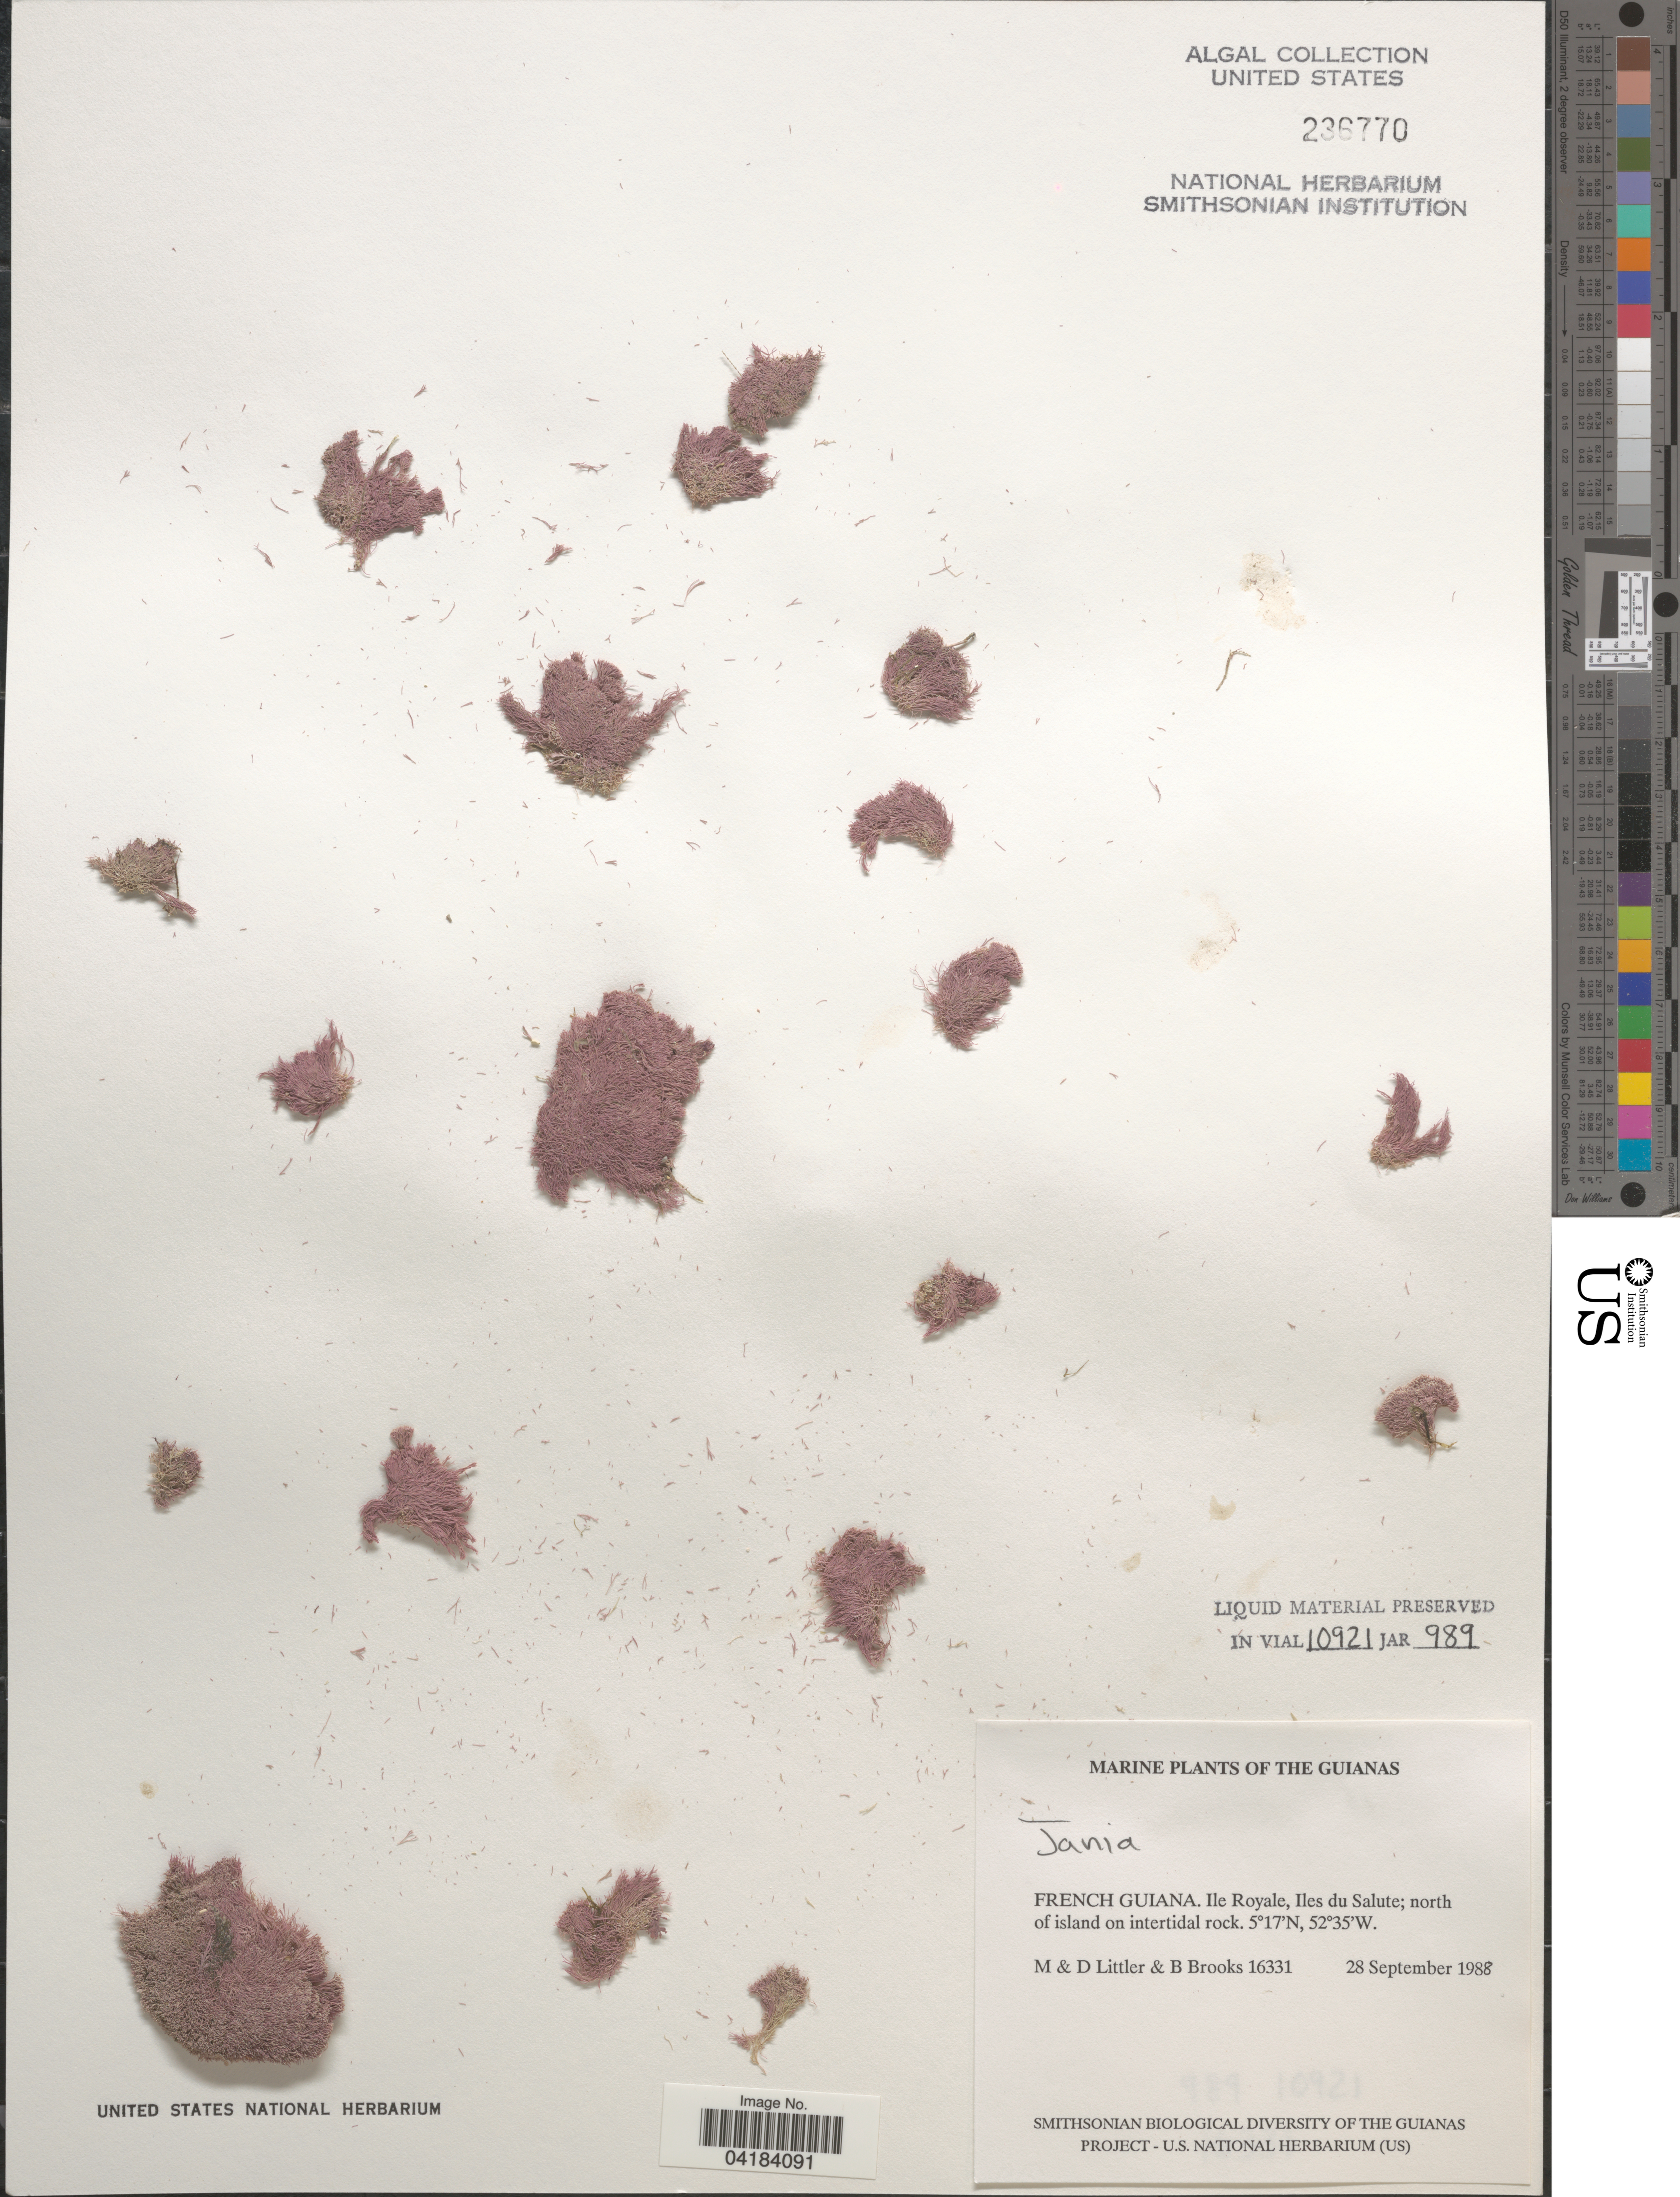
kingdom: Plantae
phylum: Rhodophyta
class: Florideophyceae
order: Corallinales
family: Corallinaceae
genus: Jania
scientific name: Jania sp.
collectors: M. Littler, D. S. Littler & B. Brooks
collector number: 16331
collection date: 1988-09-28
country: French Guiana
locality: The Guianas. Iles du Salut, Iles du Salute; north of island.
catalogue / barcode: US 236770